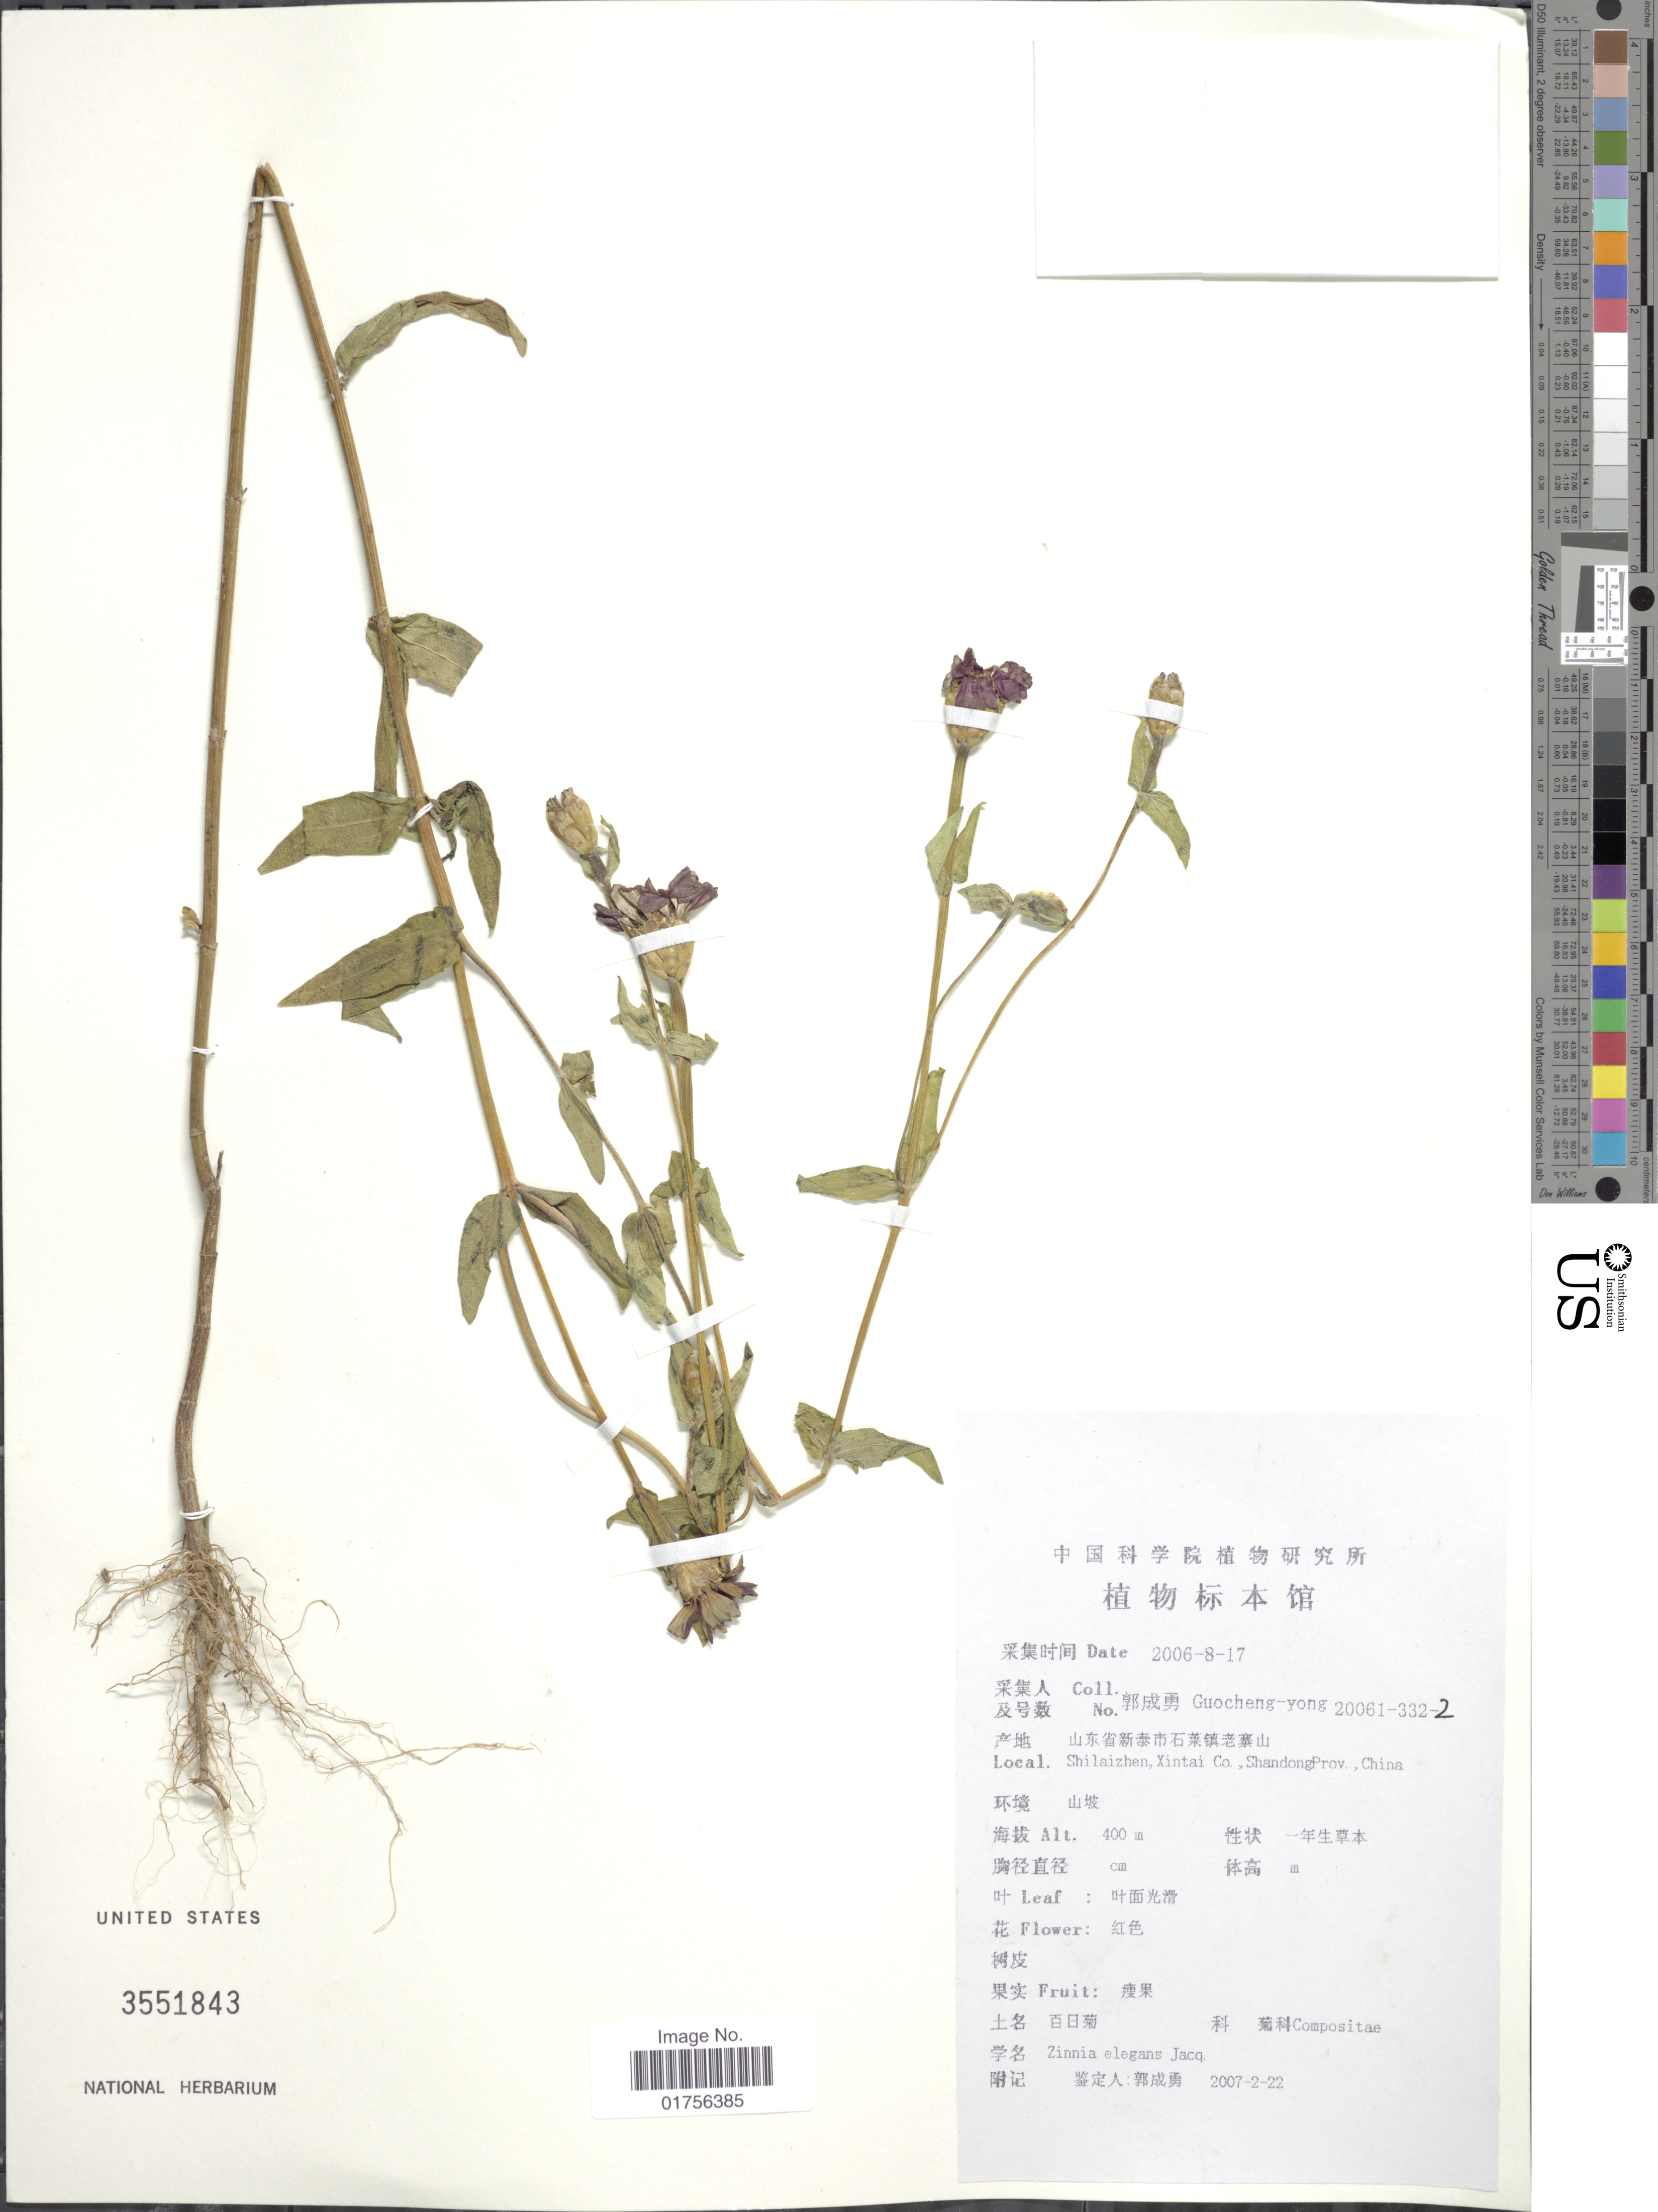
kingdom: Plantae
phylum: Tracheophyta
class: Magnoliopsida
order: Asterales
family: Asteraceae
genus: Zinnia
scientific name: Zinnia elegans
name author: Jacq.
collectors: Guo cheng-yong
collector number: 20061-332-2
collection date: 2006-08-17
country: China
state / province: Shandong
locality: Shilaizhen, Xintai Co., Shandong Prov., China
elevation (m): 400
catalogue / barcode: US 3551843